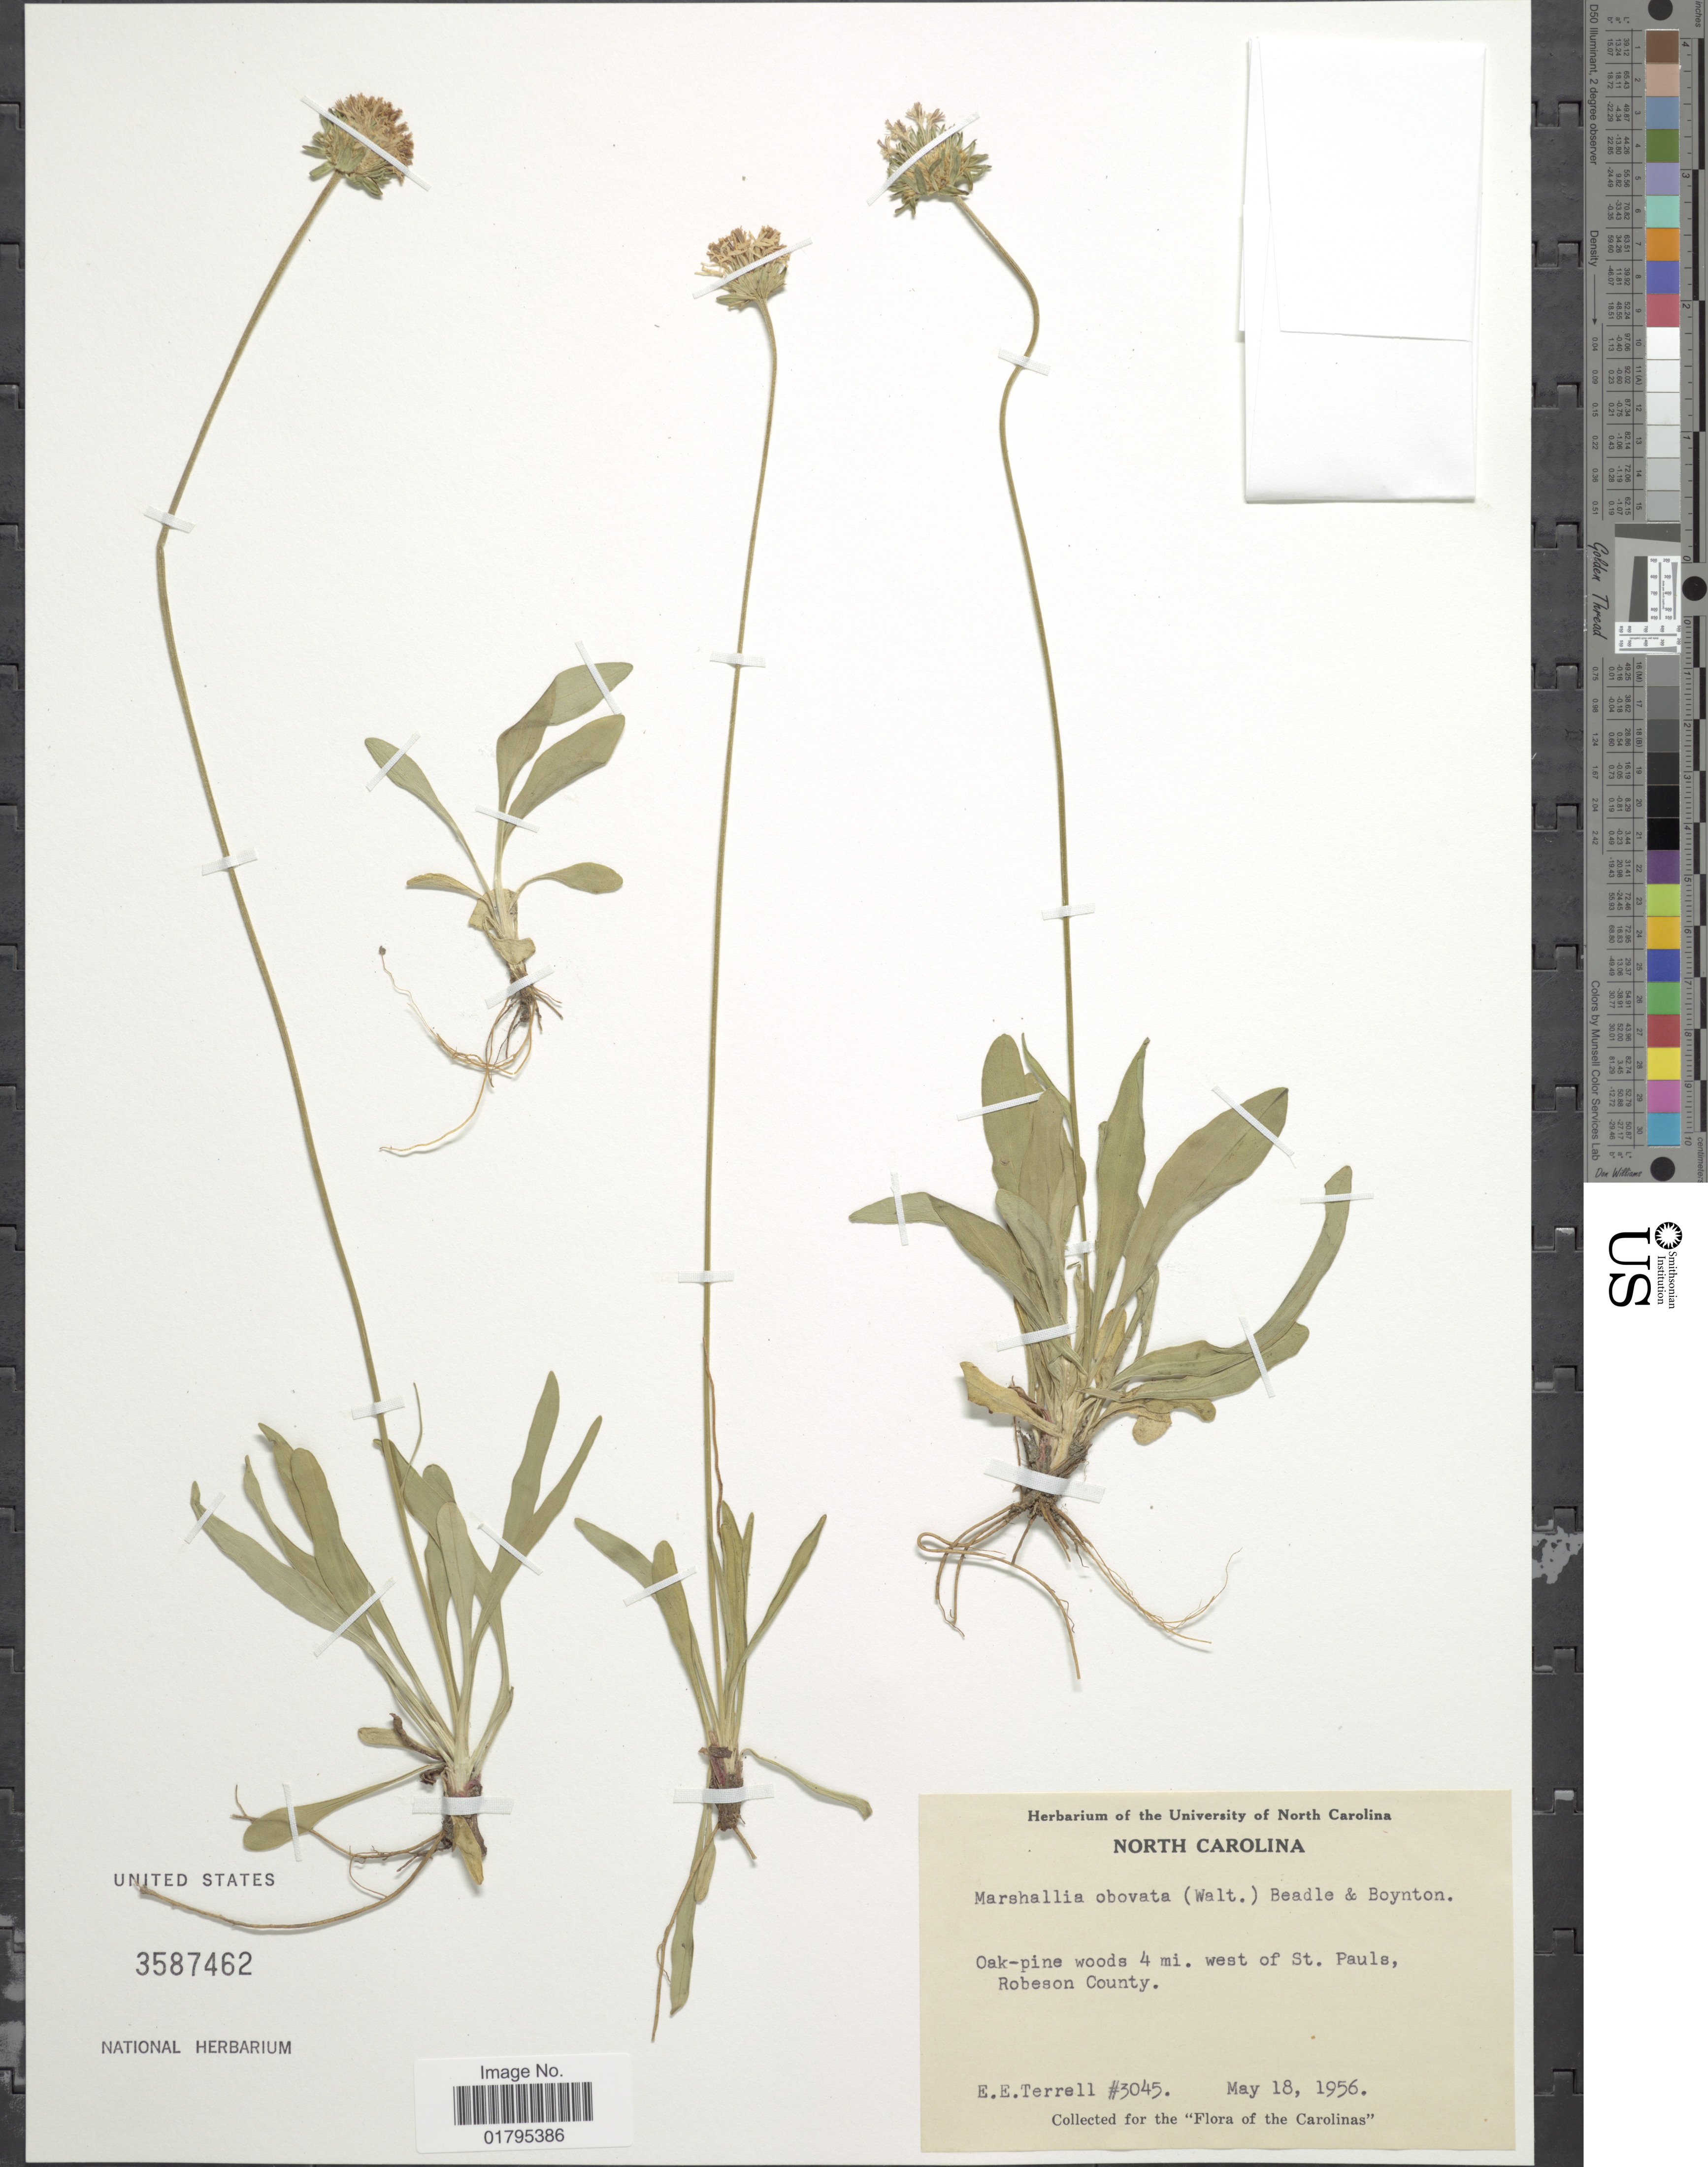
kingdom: Plantae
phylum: Tracheophyta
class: Magnoliopsida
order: Asterales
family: Asteraceae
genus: Marshallia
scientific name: Marshallia obovata var. obovata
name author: (Walter) Beadle & F.E. Boynton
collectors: E. E. Terrell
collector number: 3045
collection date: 1956-05-18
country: United States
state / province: North Carolina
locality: Oak-pine woods 4 mi, west of St. Paula, Robeson County.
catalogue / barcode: US 3587462